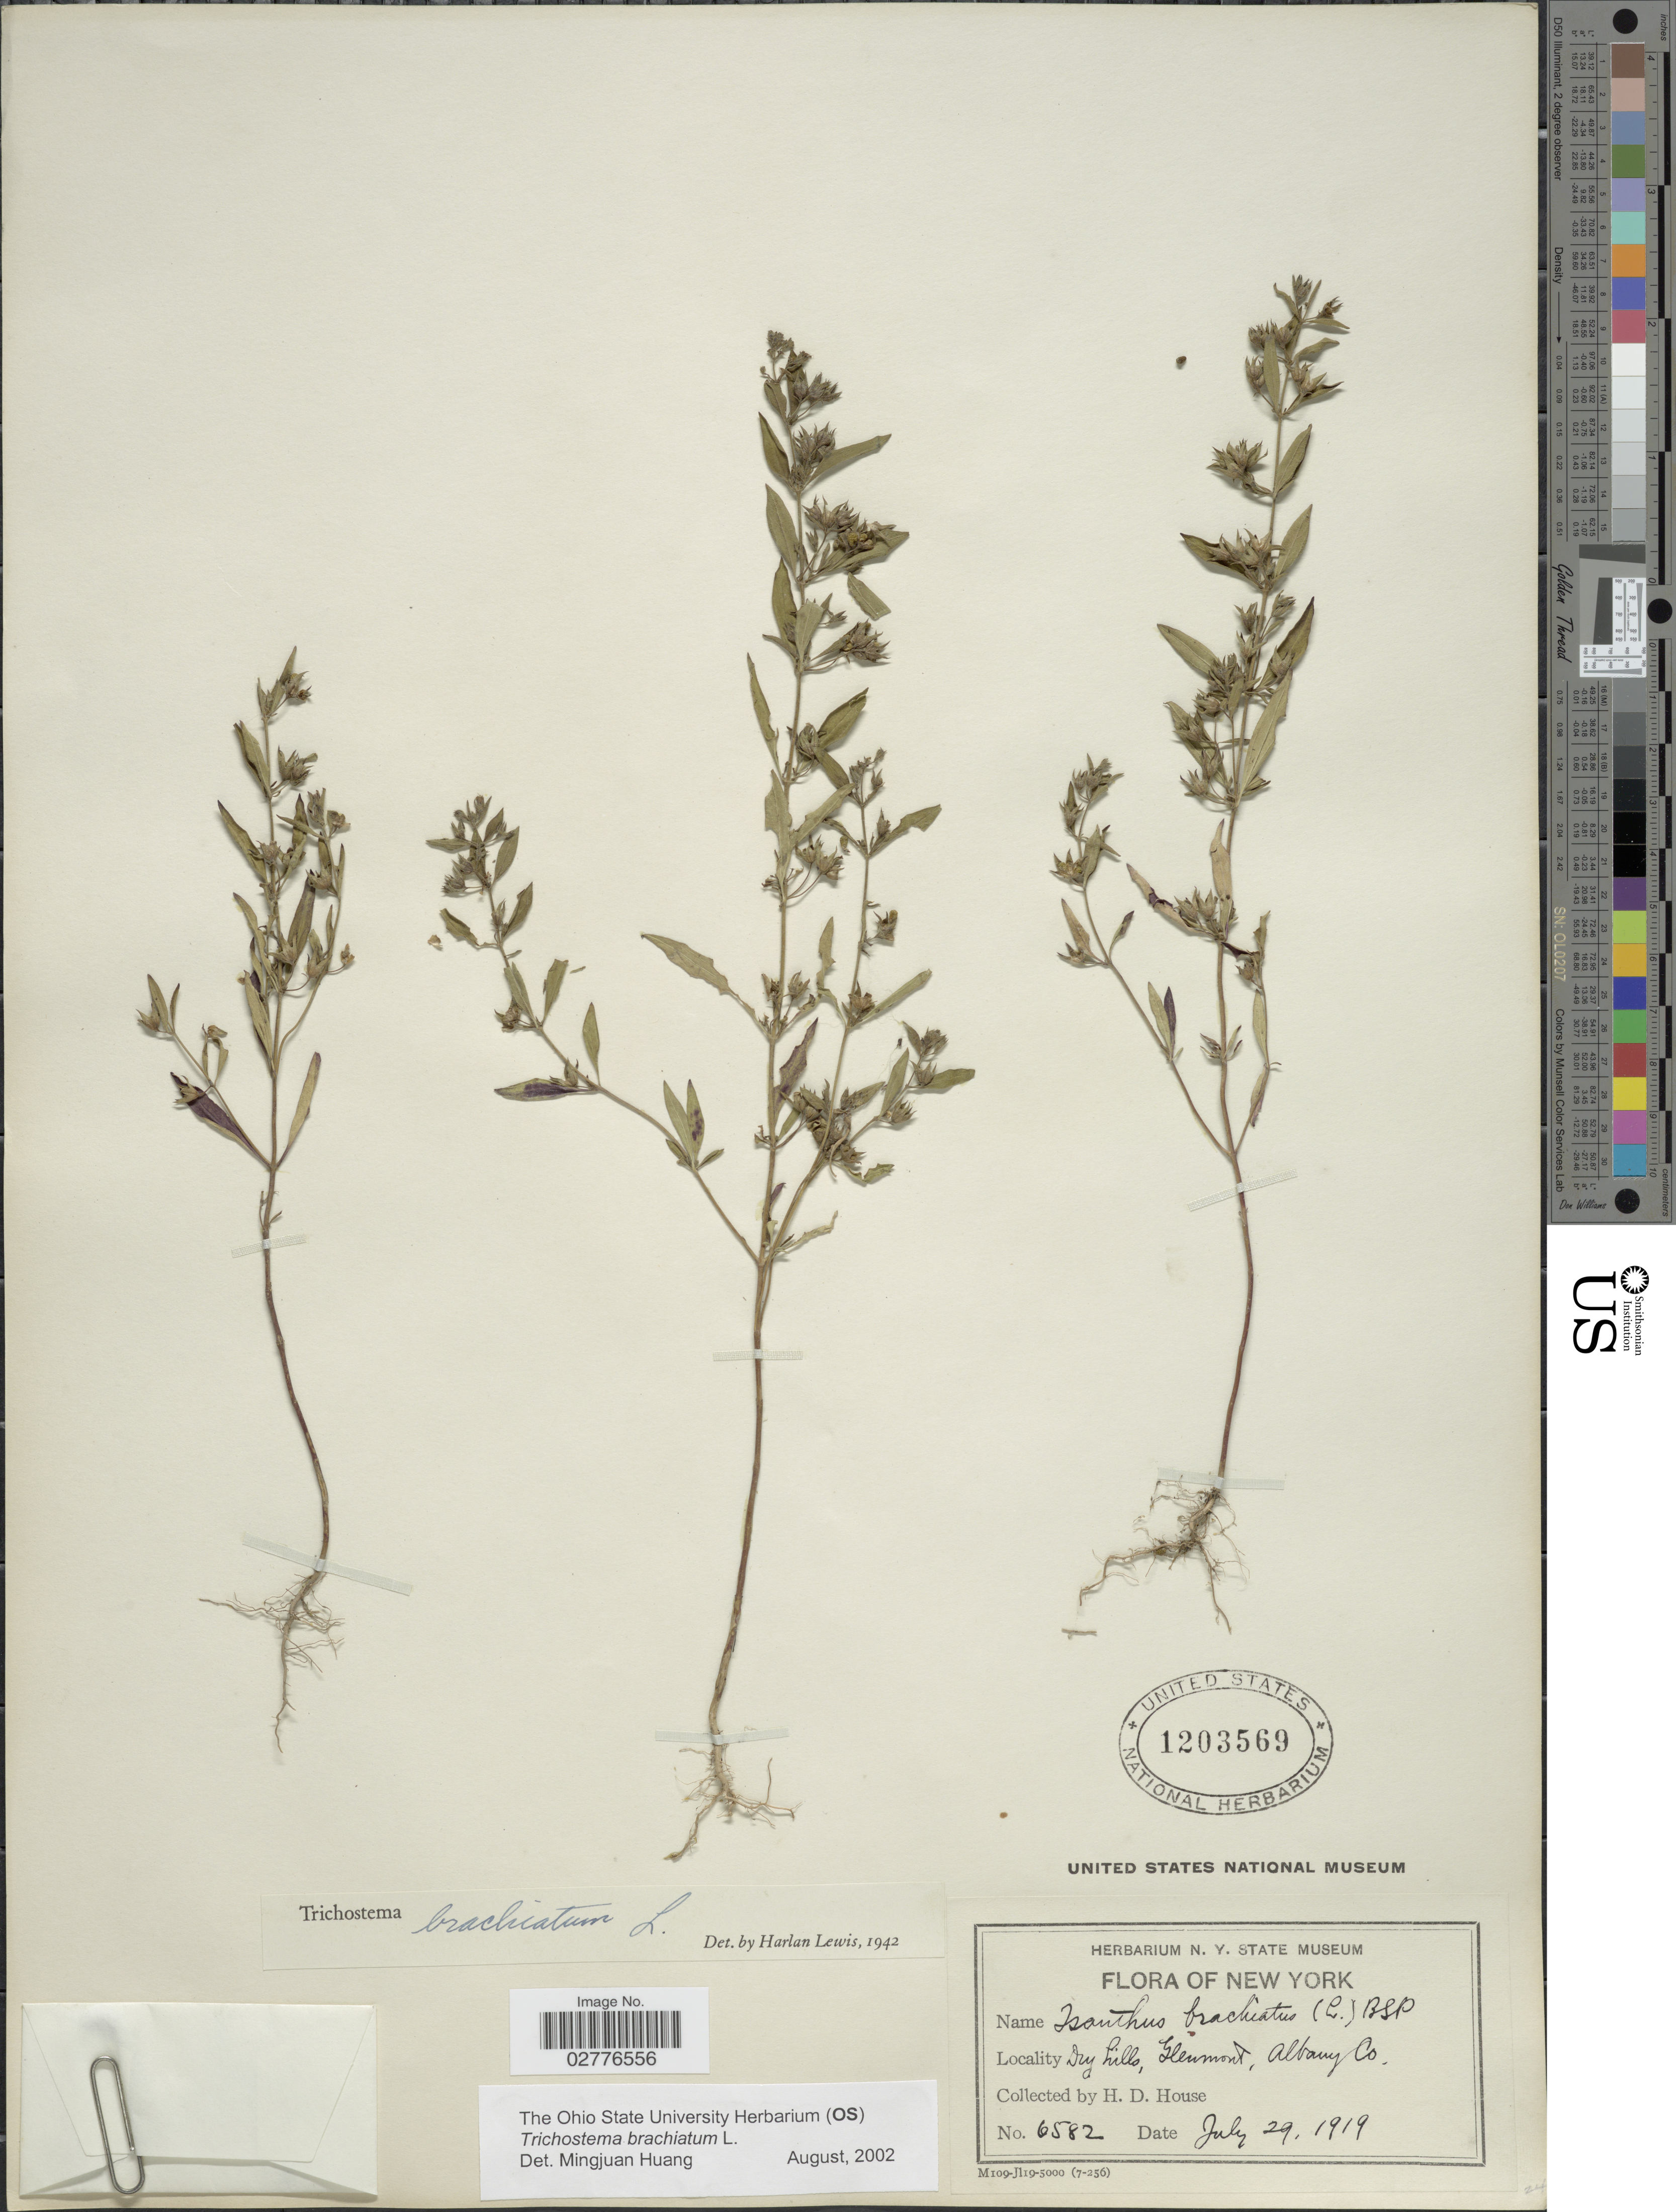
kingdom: Plantae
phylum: Tracheophyta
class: Magnoliopsida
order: Lamiales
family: Lamiaceae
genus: Trichostema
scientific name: Trichostema brachiatum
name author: L.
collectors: H. D. House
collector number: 6582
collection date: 1919-07-29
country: United States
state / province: New York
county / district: Albany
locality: Dry hills, Glenmont, Albany Co.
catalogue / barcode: US 1203569